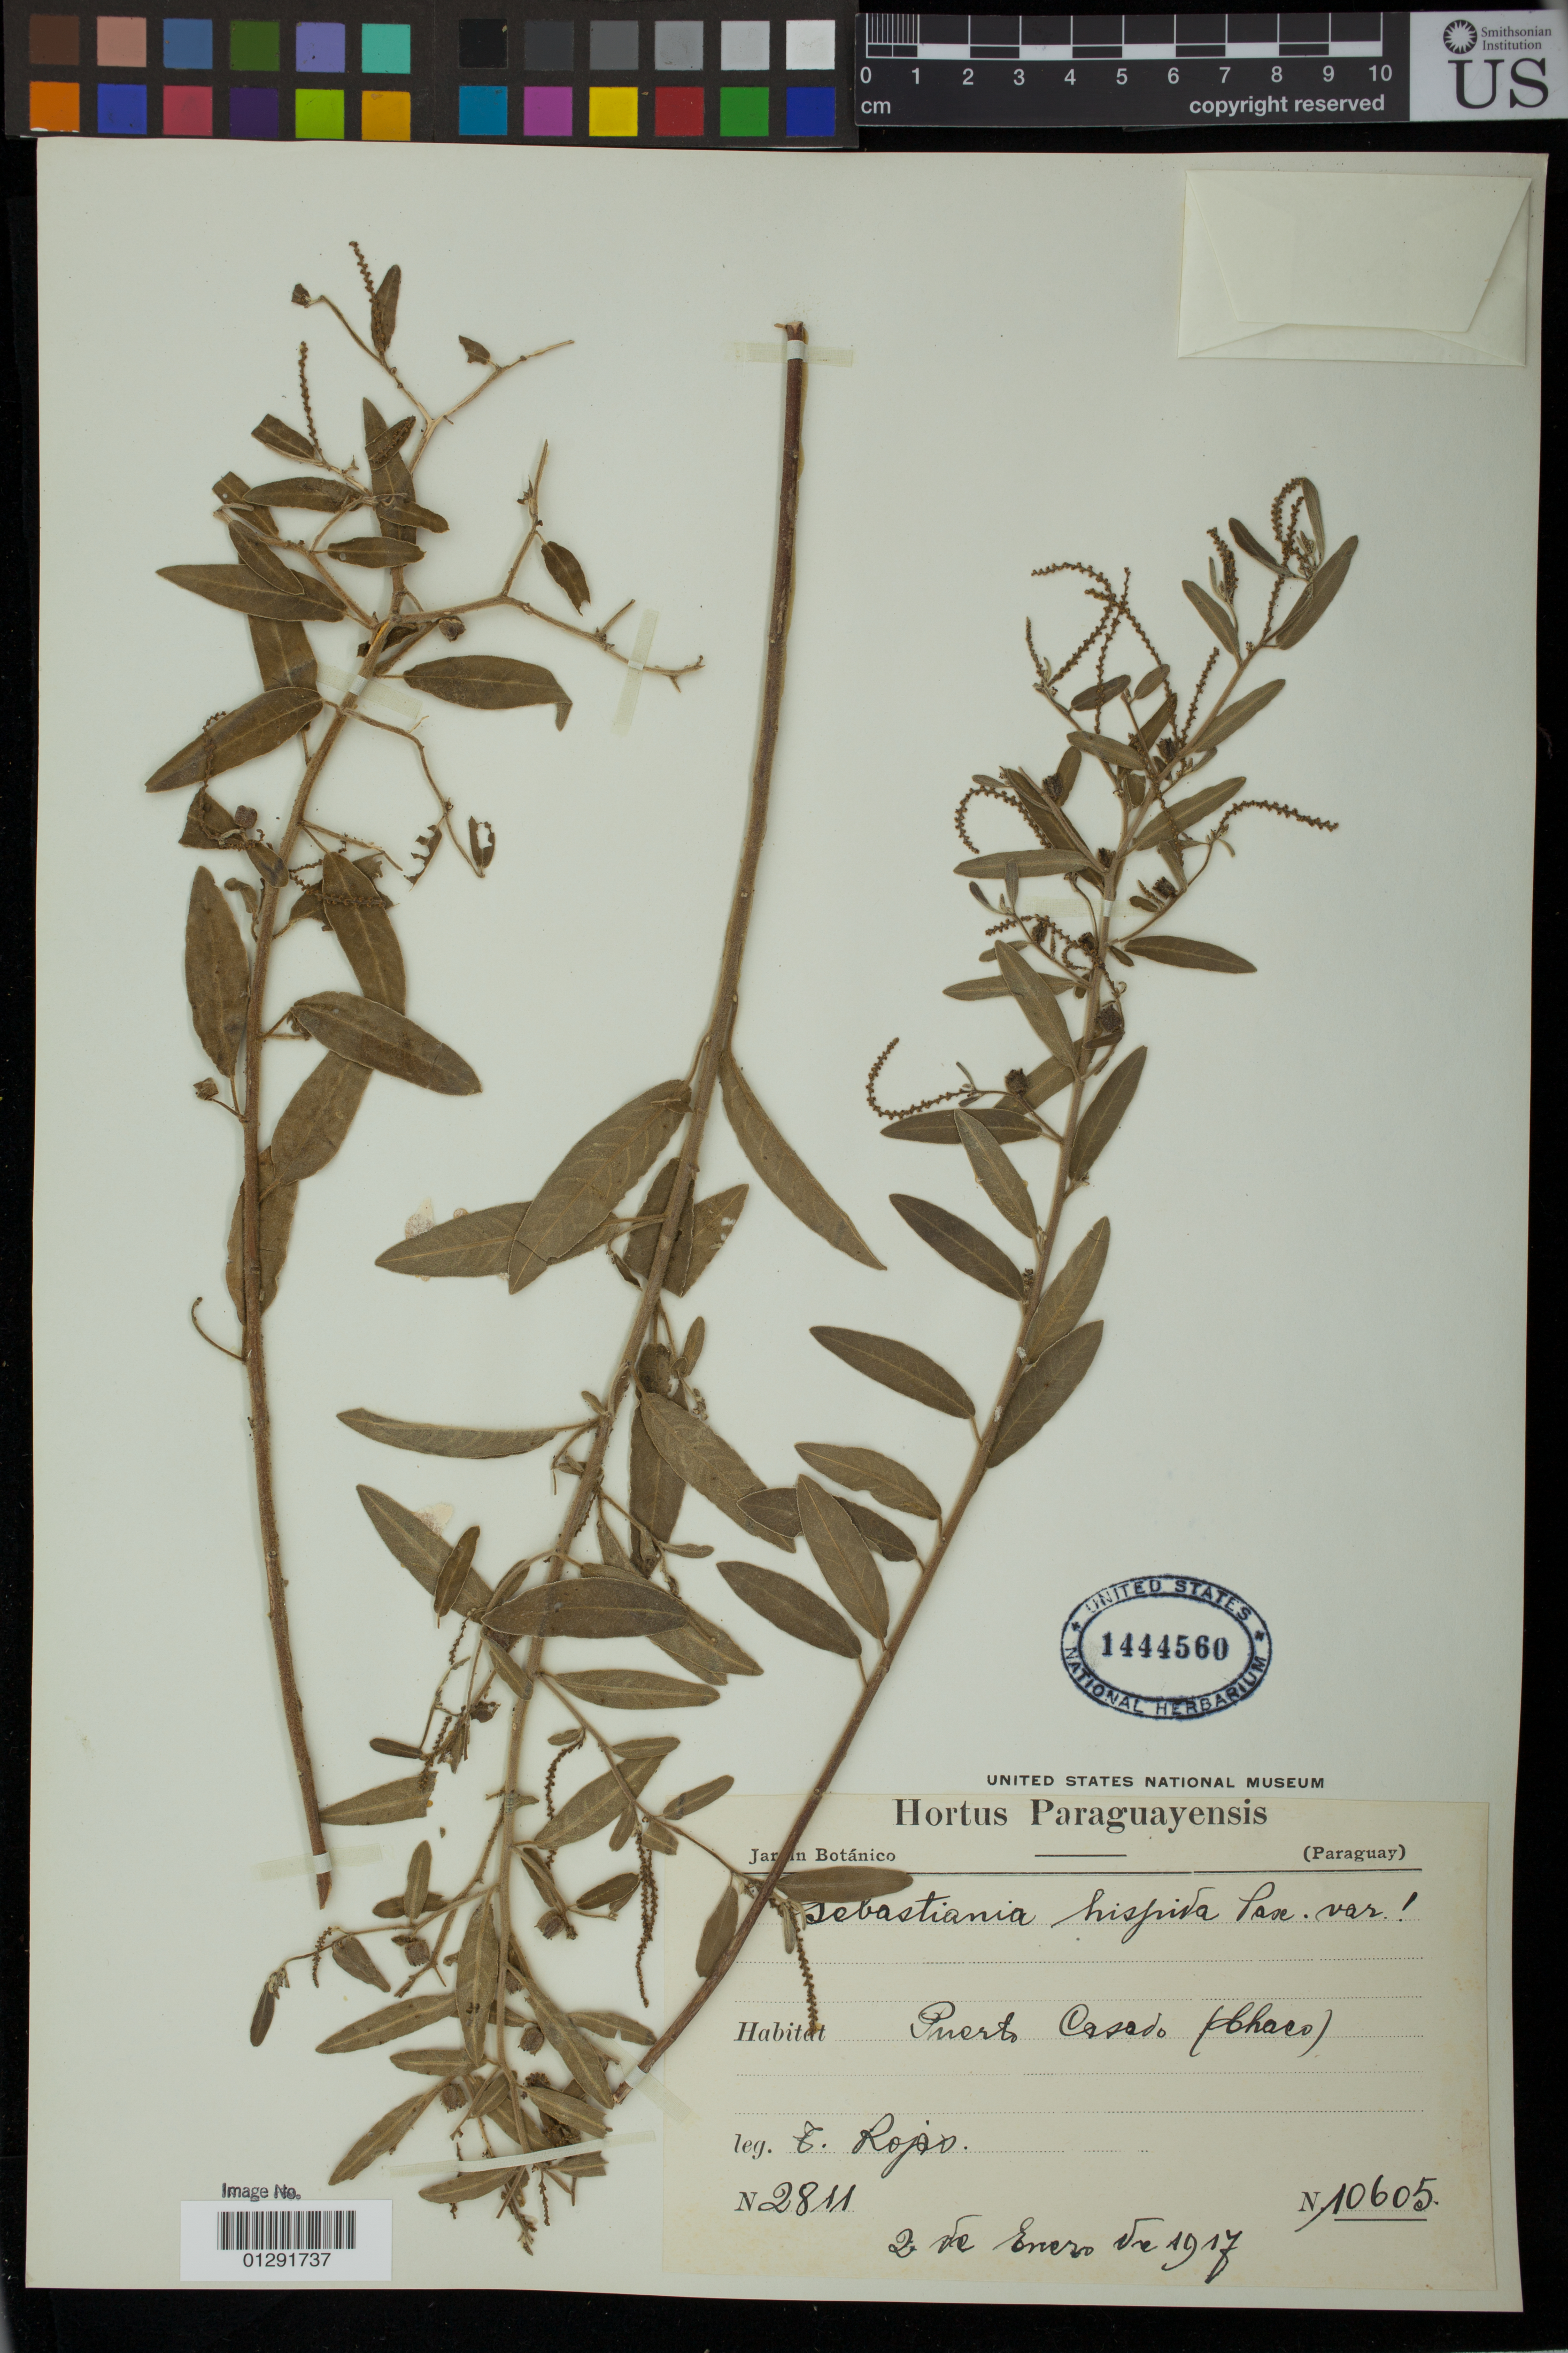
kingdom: Plantae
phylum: Tracheophyta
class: Magnoliopsida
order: Malpighiales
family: Euphorbiaceae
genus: Sebastiania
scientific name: Sebastiania hispida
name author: (Mart.) Pax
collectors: T. Rojos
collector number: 2811/10605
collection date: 1917-01-02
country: Paraguay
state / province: Alto Paraguay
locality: Puerto Casado (Chaco).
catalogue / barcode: US 1444560